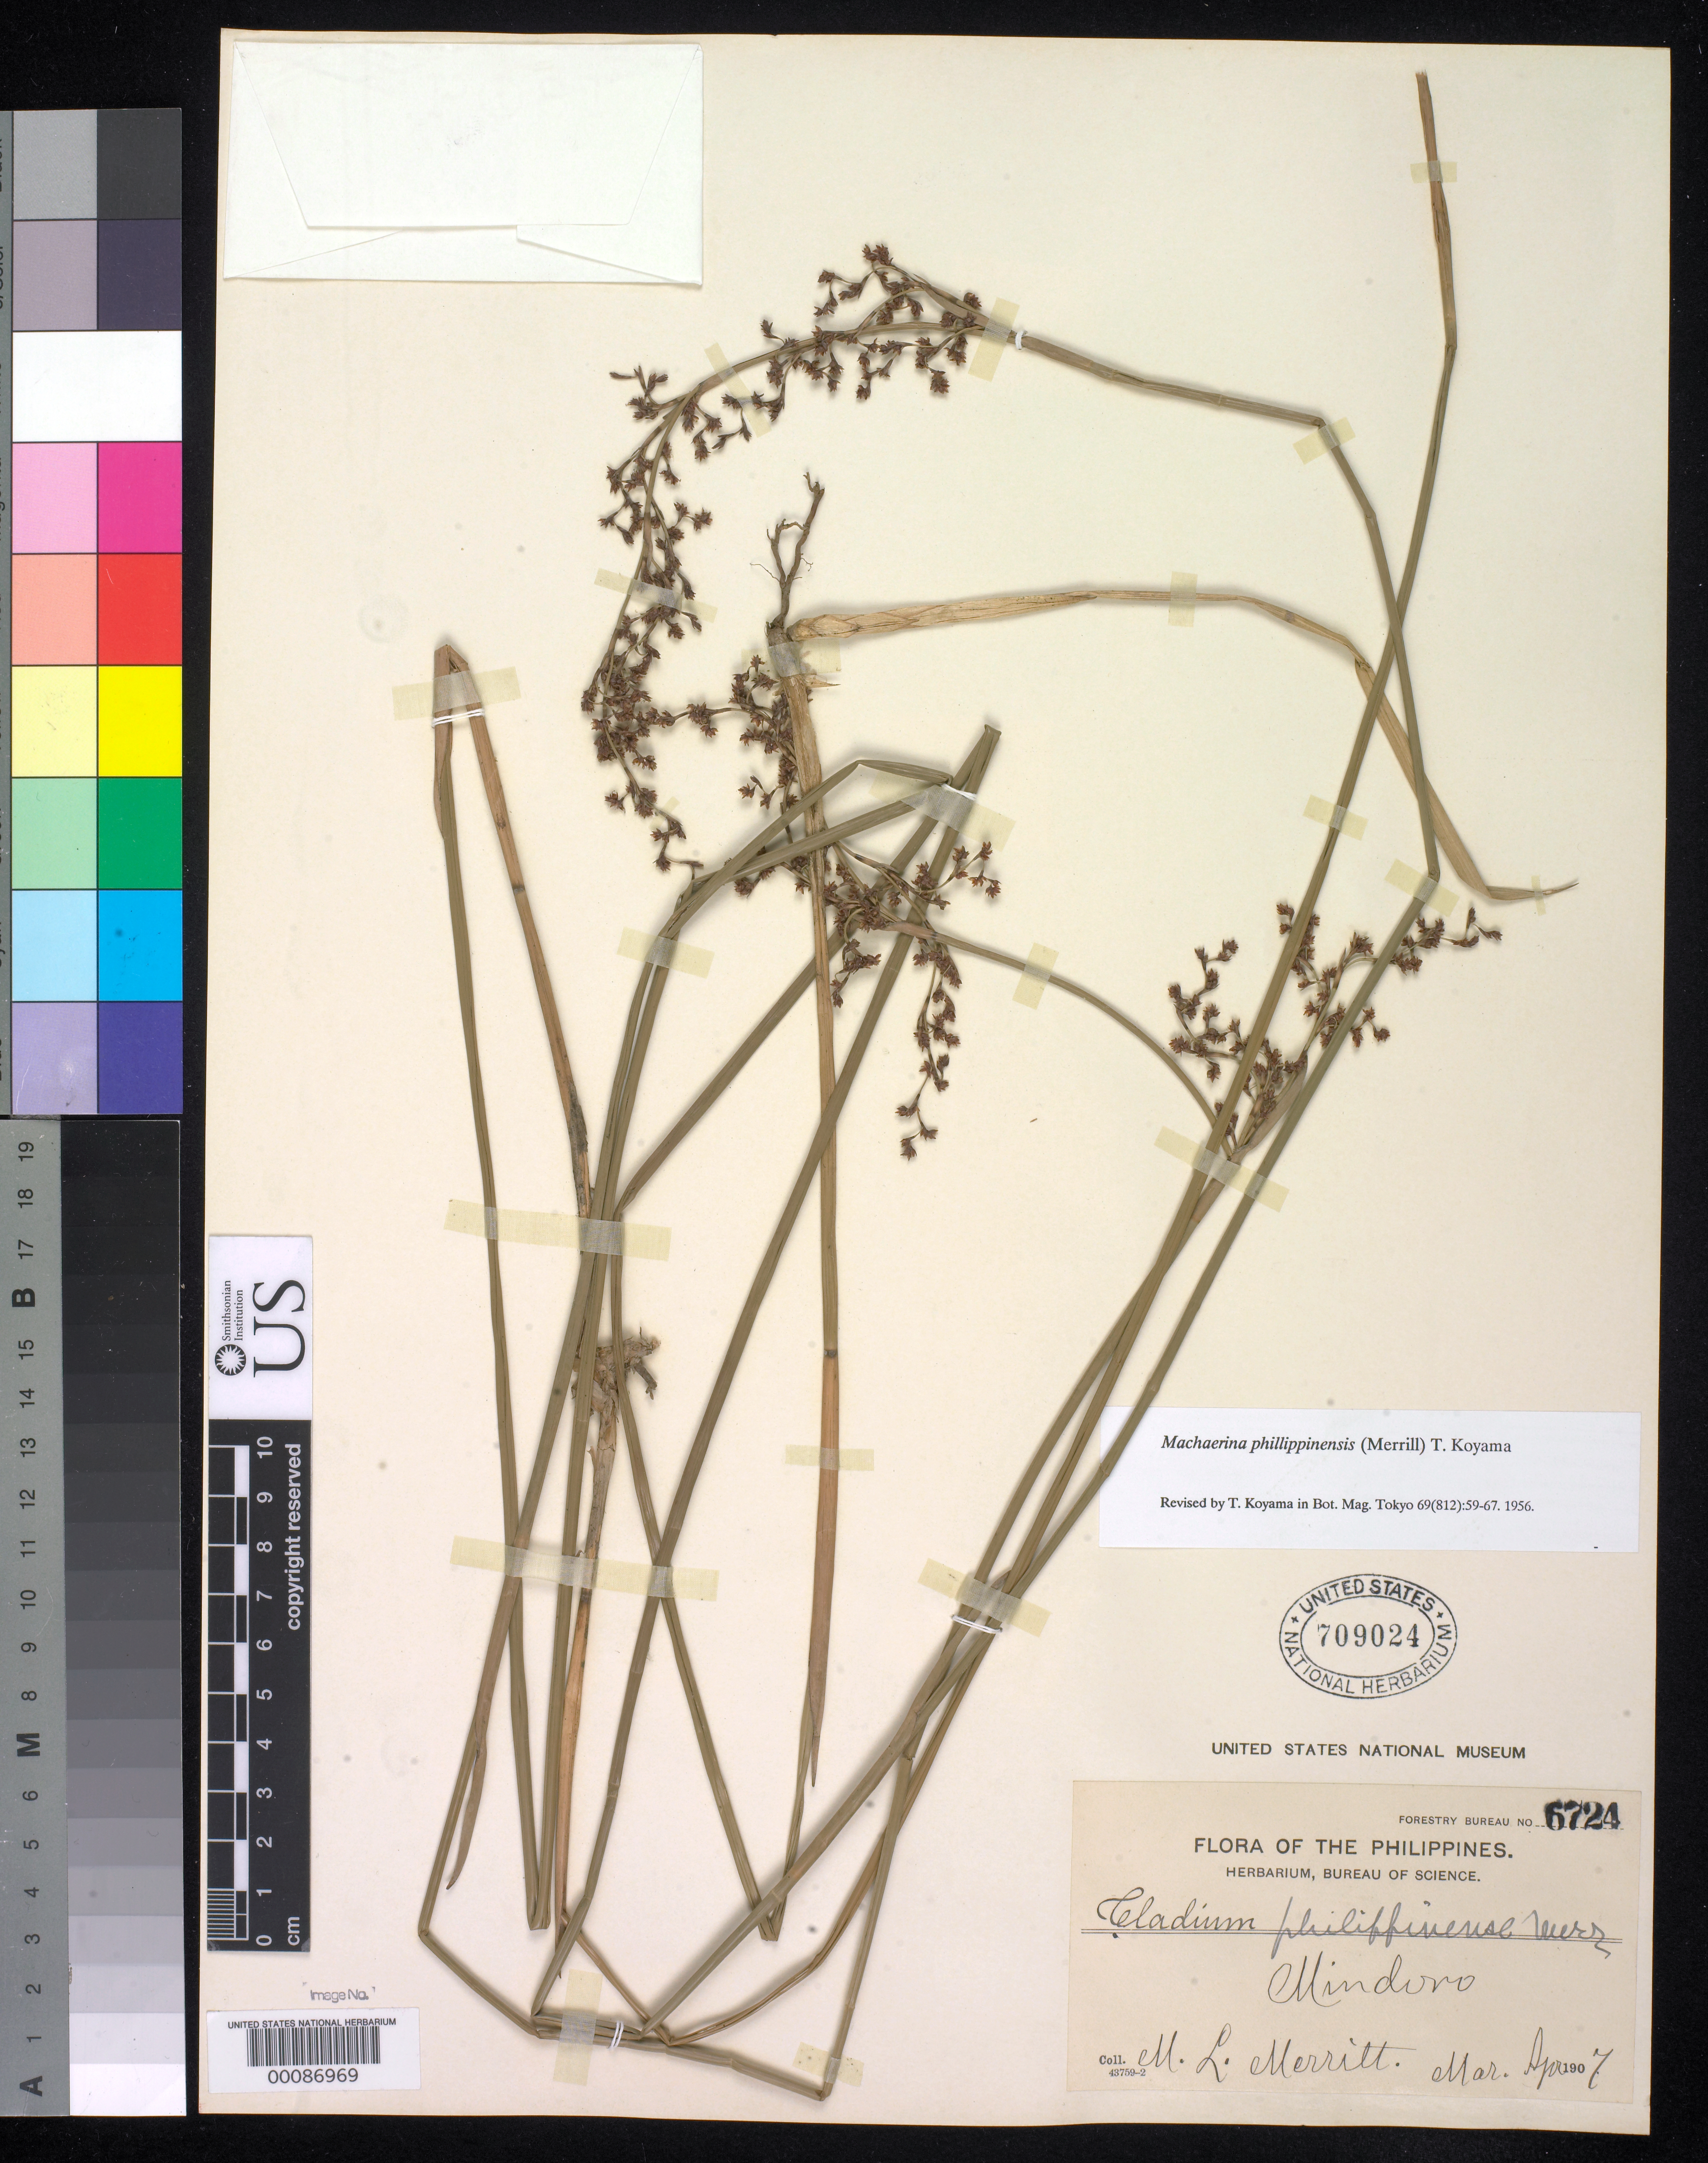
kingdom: Plantae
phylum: Tracheophyta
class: Liliopsida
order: Poales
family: Cyperaceae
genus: Cladium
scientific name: Cladium philippinense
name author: Merr.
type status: Isotype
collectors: M. L. Merritt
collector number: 6724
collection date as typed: Apr 1907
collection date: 1907-04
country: Philippines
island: Mindoro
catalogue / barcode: US 709024